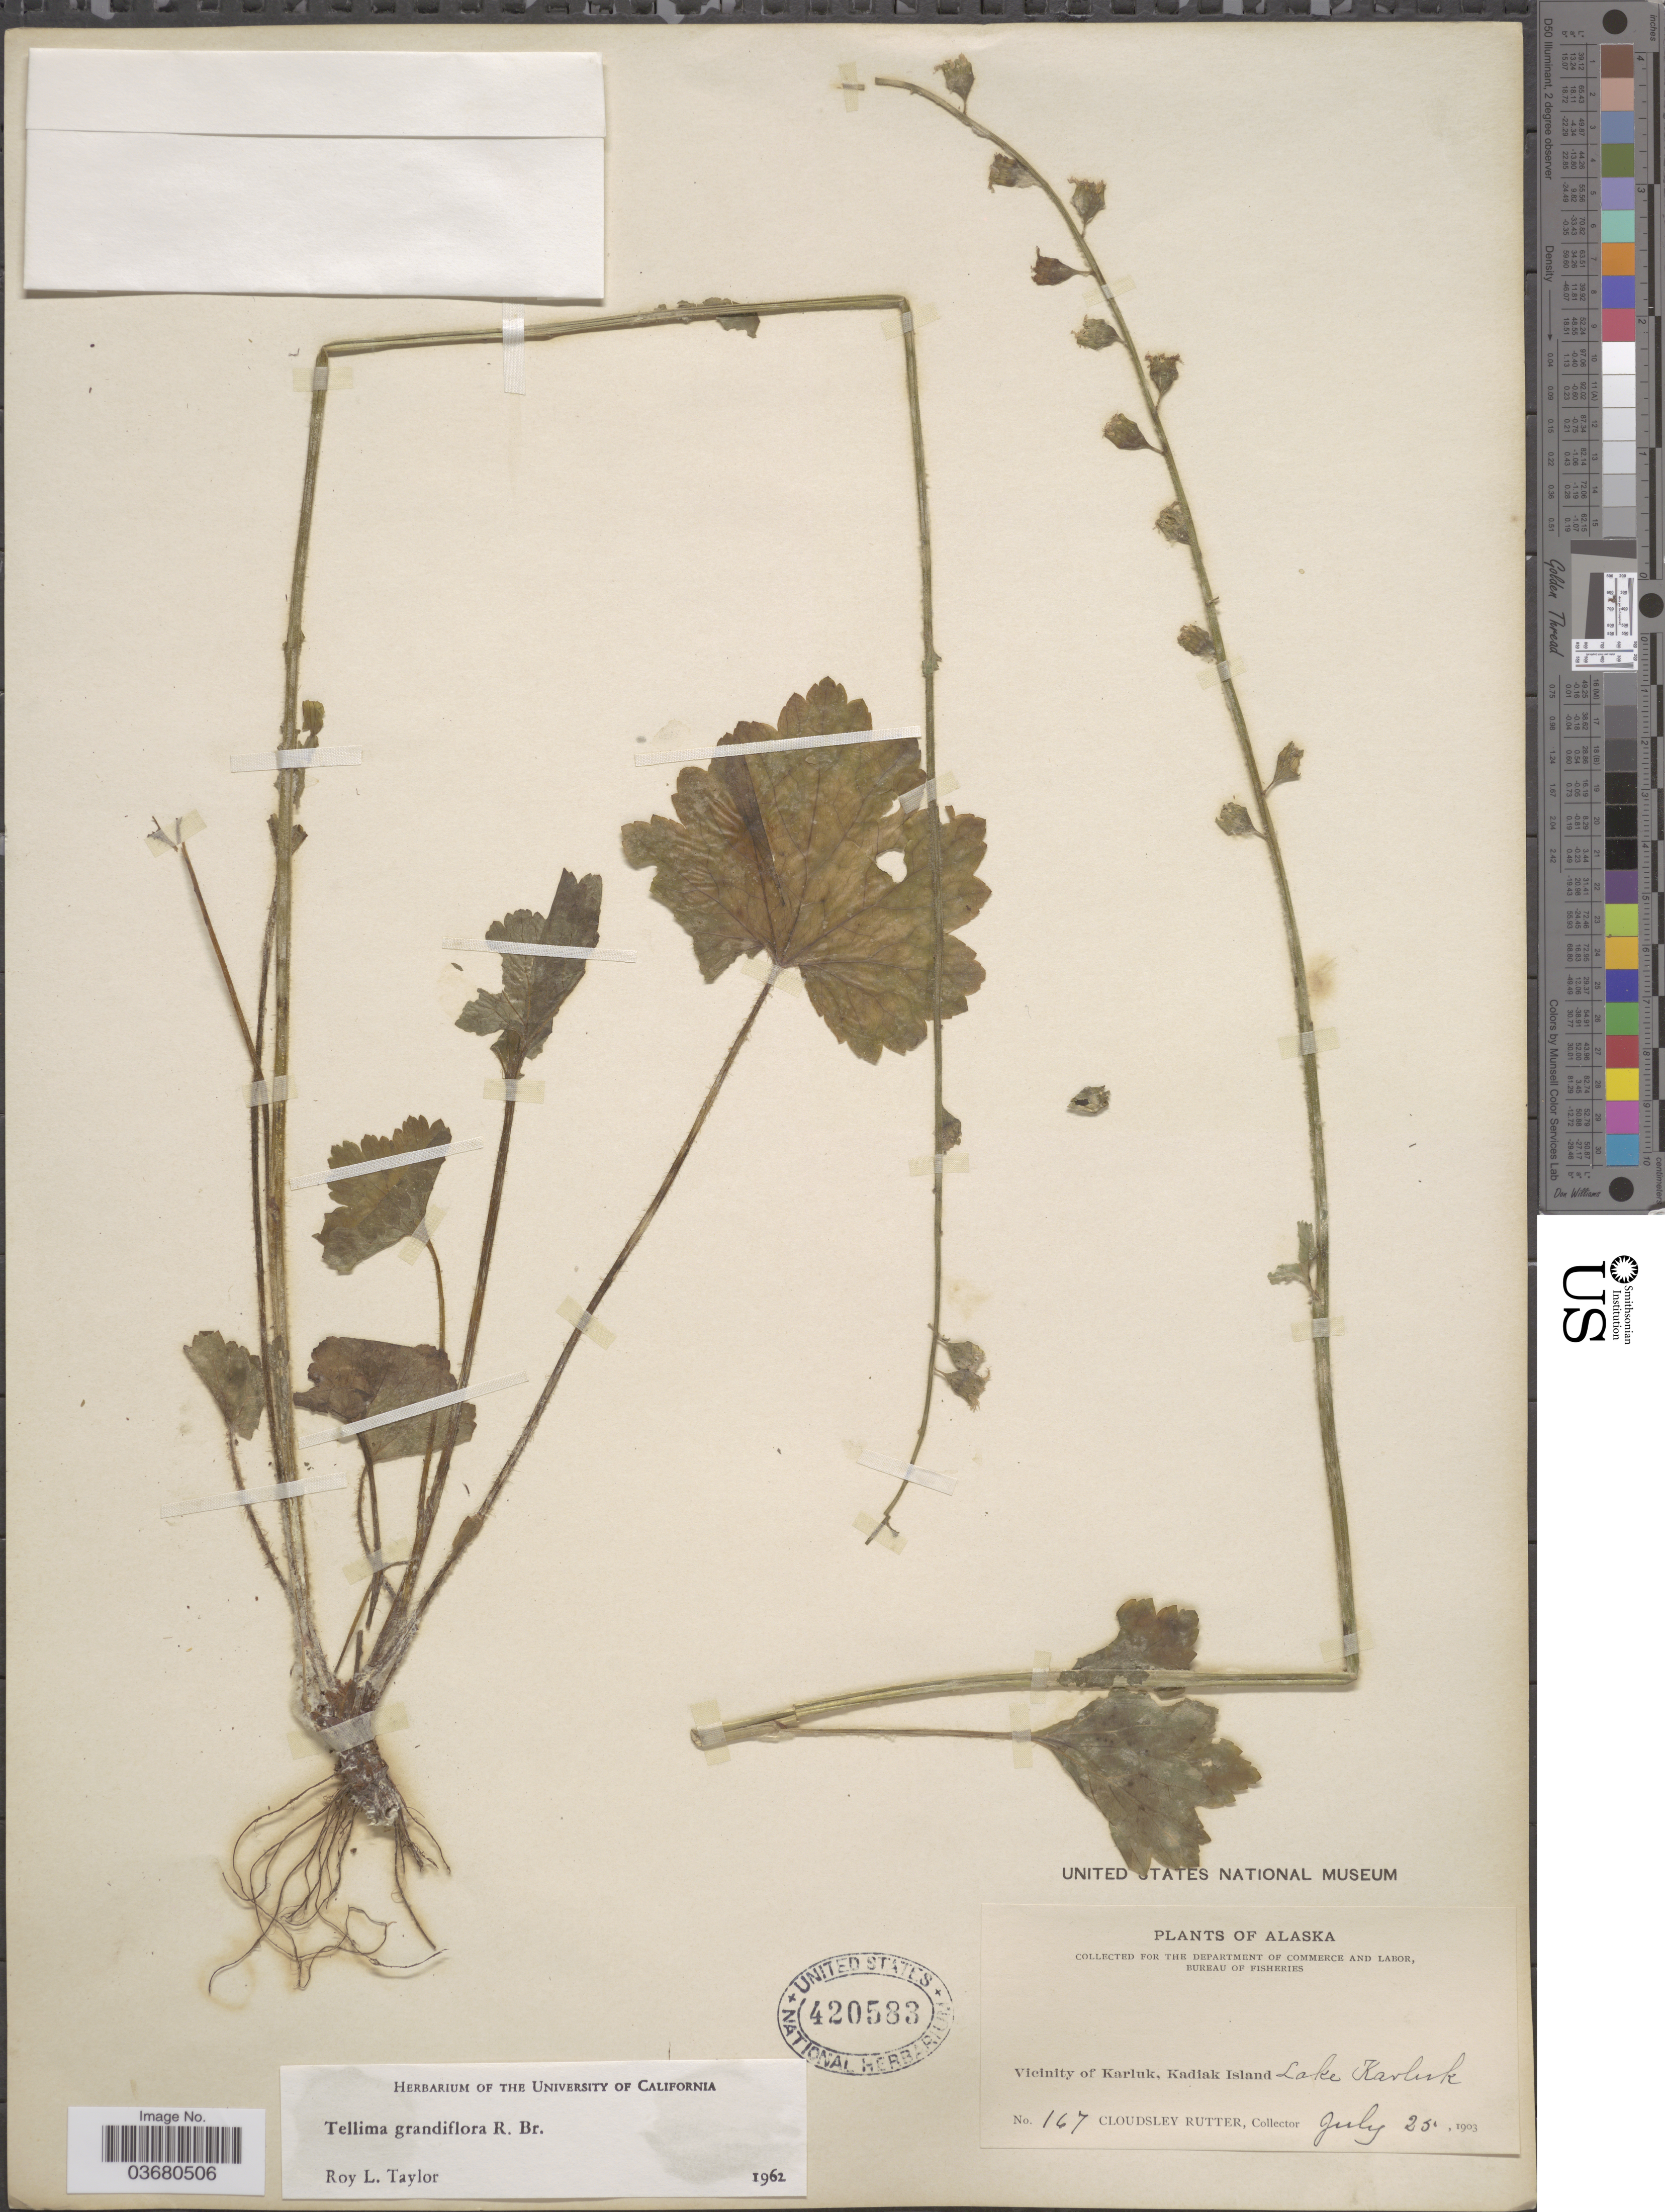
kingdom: Plantae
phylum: Tracheophyta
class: Magnoliopsida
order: Saxifragales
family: Saxifragaceae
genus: Tellima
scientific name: Tellima grandiflora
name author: (Pursh) Douglas ex Lindl.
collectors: C. Rutter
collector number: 167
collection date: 1903-07-25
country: United States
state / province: Alaska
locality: Vicinity of Karluk, Kadiak Island. Land Karluk.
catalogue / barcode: US 420583